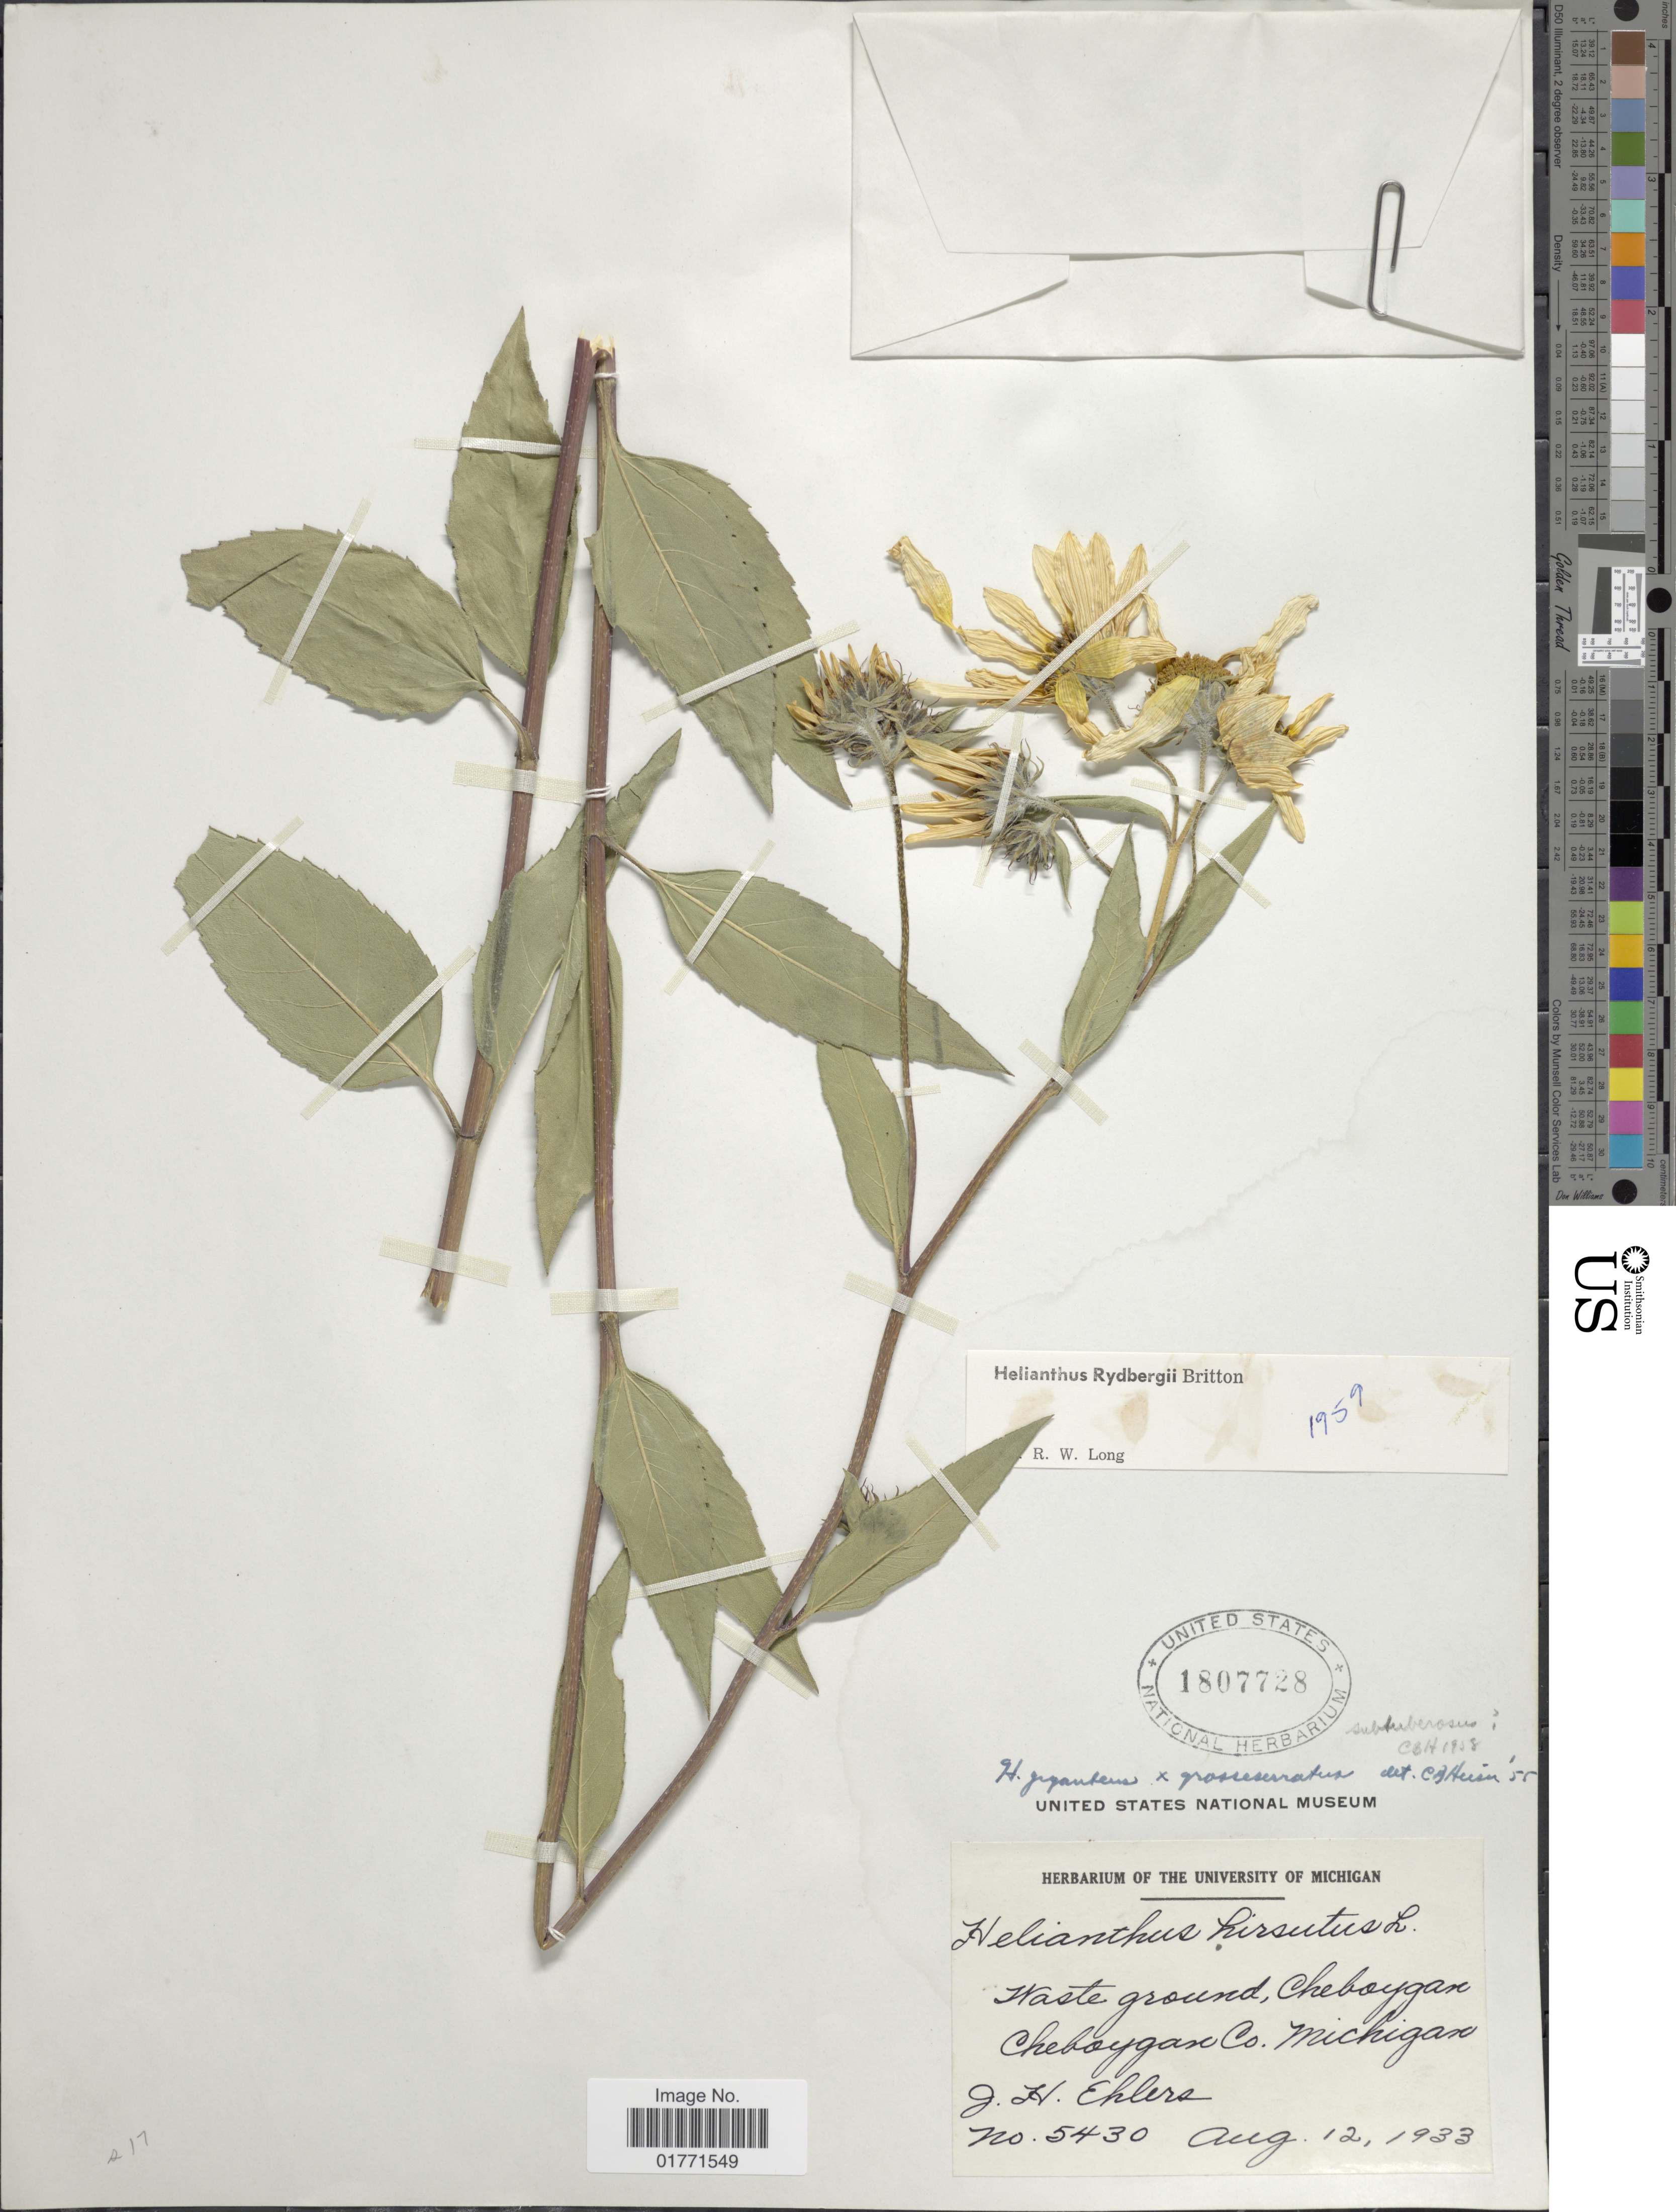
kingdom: Plantae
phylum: Tracheophyta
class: Magnoliopsida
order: Asterales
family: Asteraceae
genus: Helianthus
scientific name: Helianthus rydbergi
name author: Britton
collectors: J. H. Ehlers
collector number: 5430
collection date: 1933-08-12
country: United States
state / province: Michigan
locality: Waste ground, Cheboygan, Cheboygan Co. Michigan.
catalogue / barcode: US 1807728